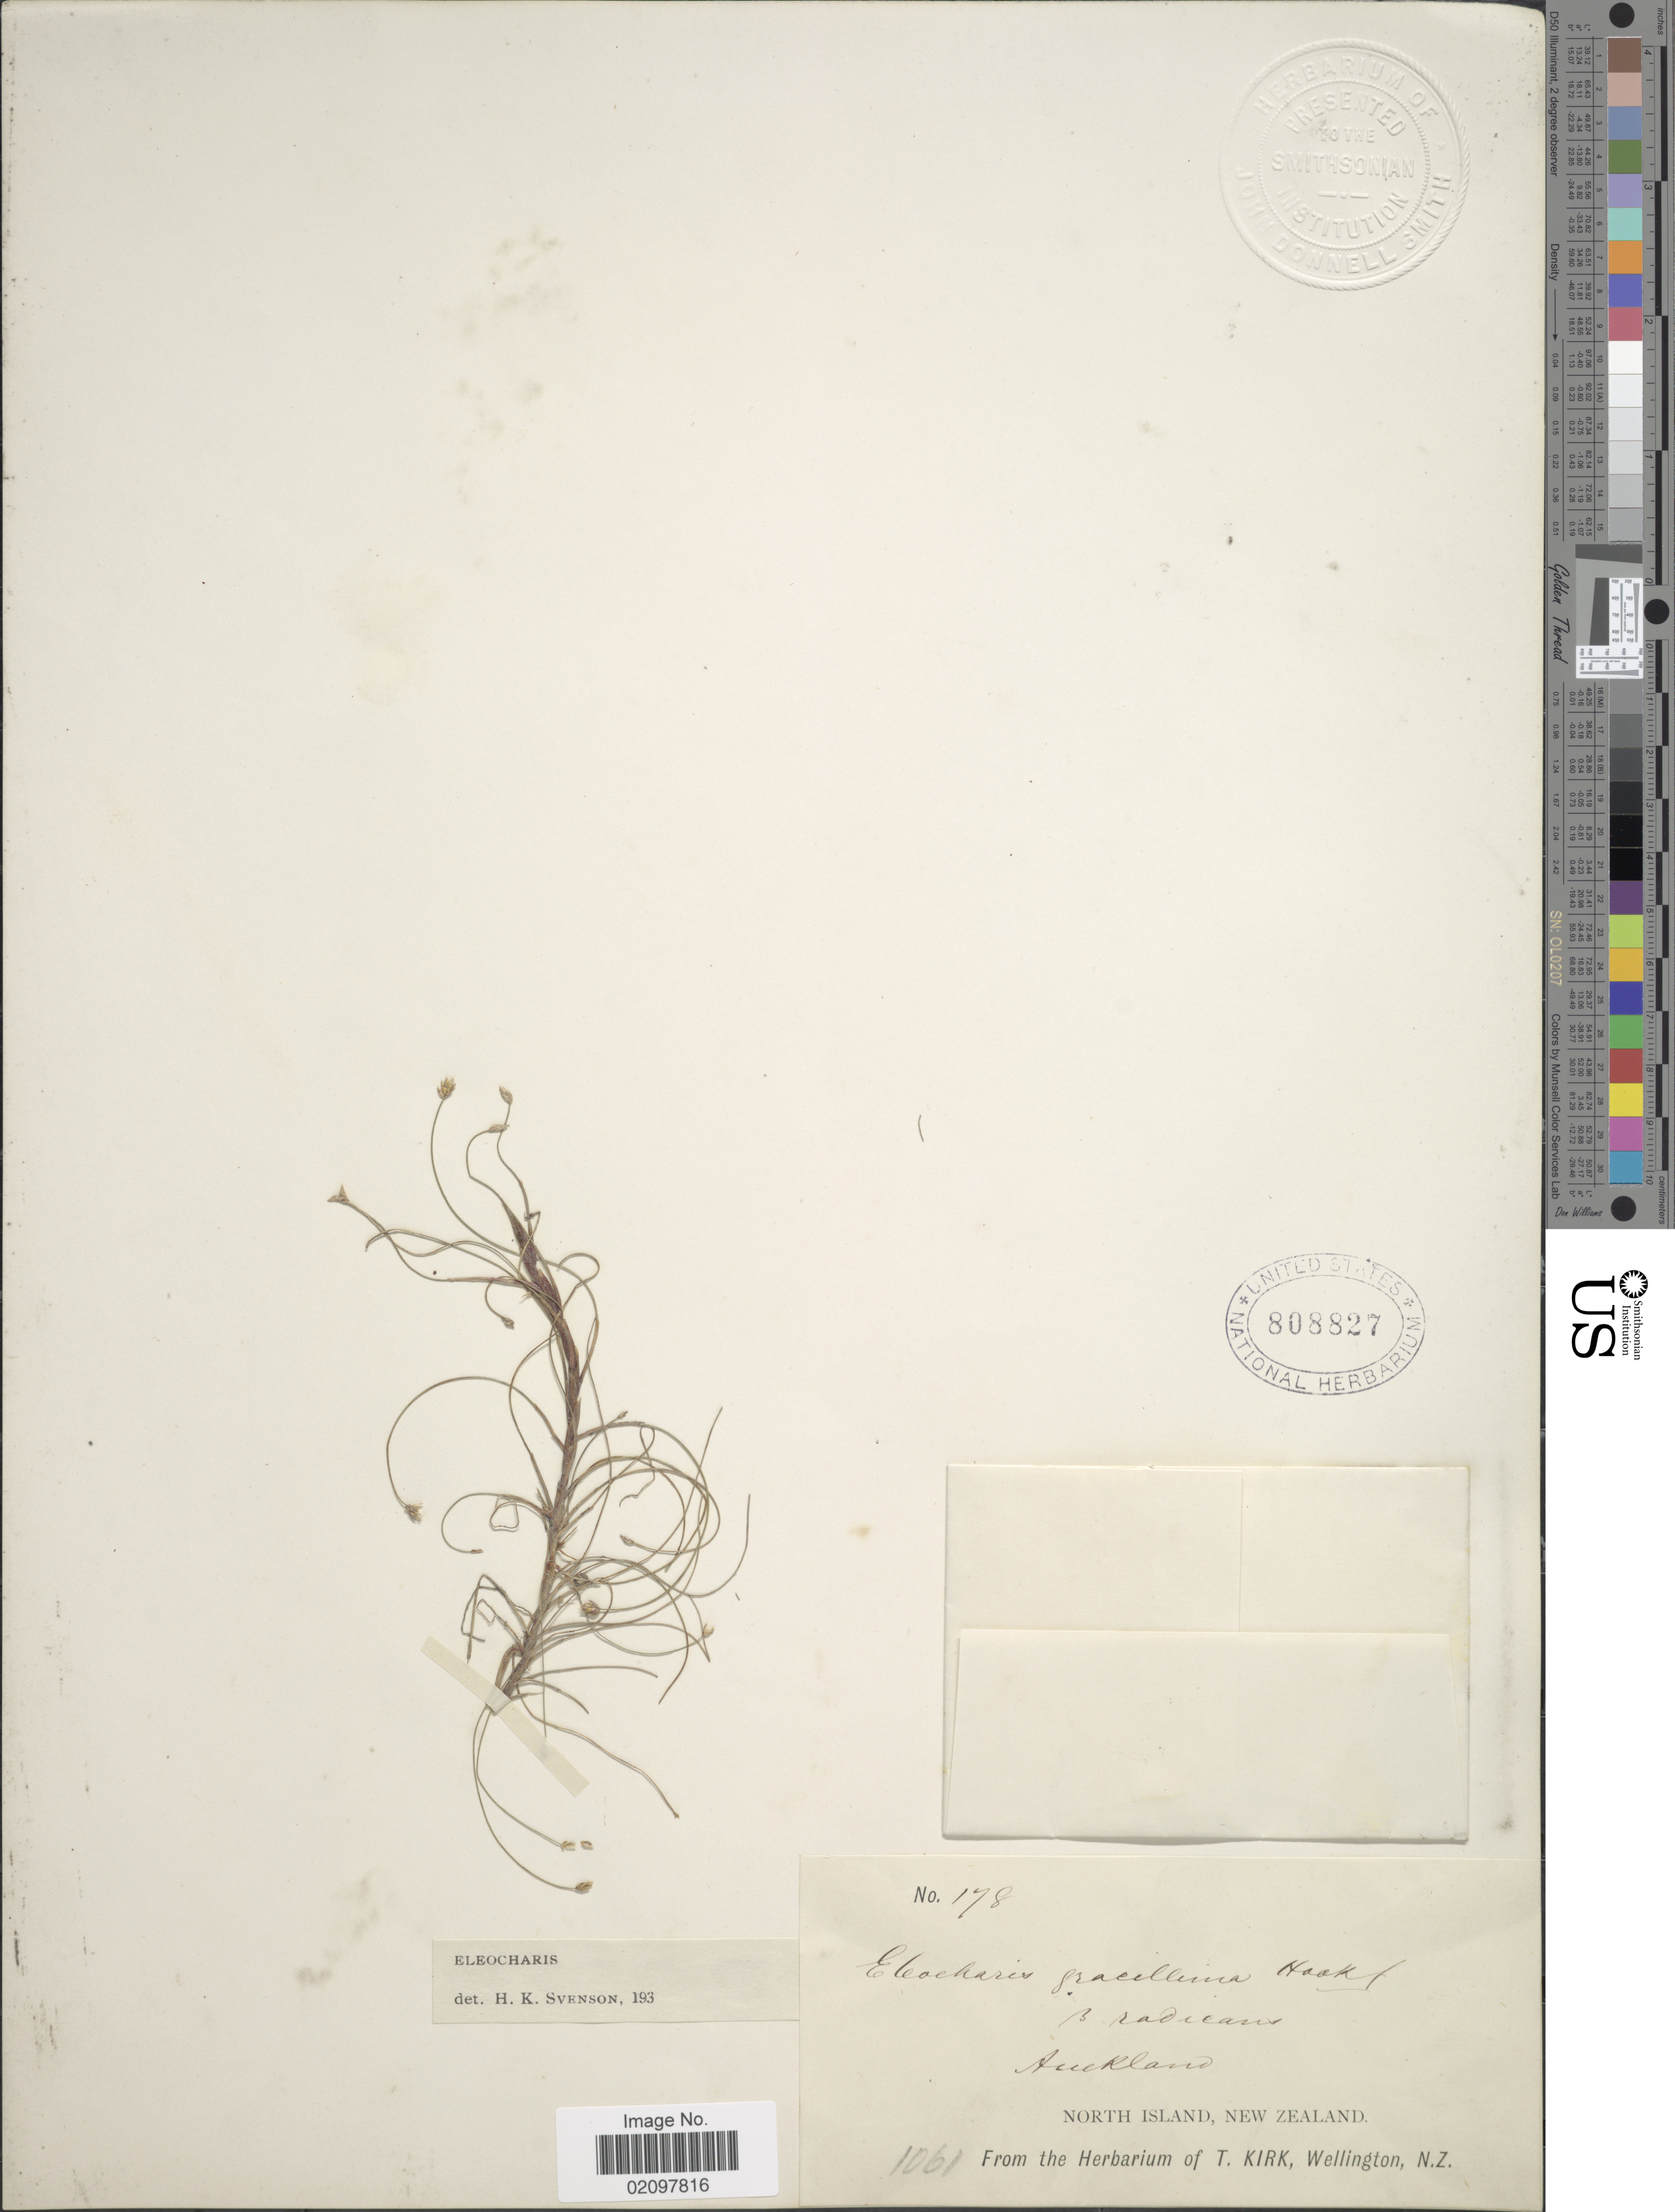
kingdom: Plantae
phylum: Tracheophyta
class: Liliopsida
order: Poales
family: Cyperaceae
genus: Eleocharis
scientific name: Eleocharis gracilis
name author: R. Br.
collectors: ex herb. T. Kirk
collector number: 178/1061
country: New Zealand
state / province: Auckland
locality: North Island, New Zealand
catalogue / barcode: US 808827